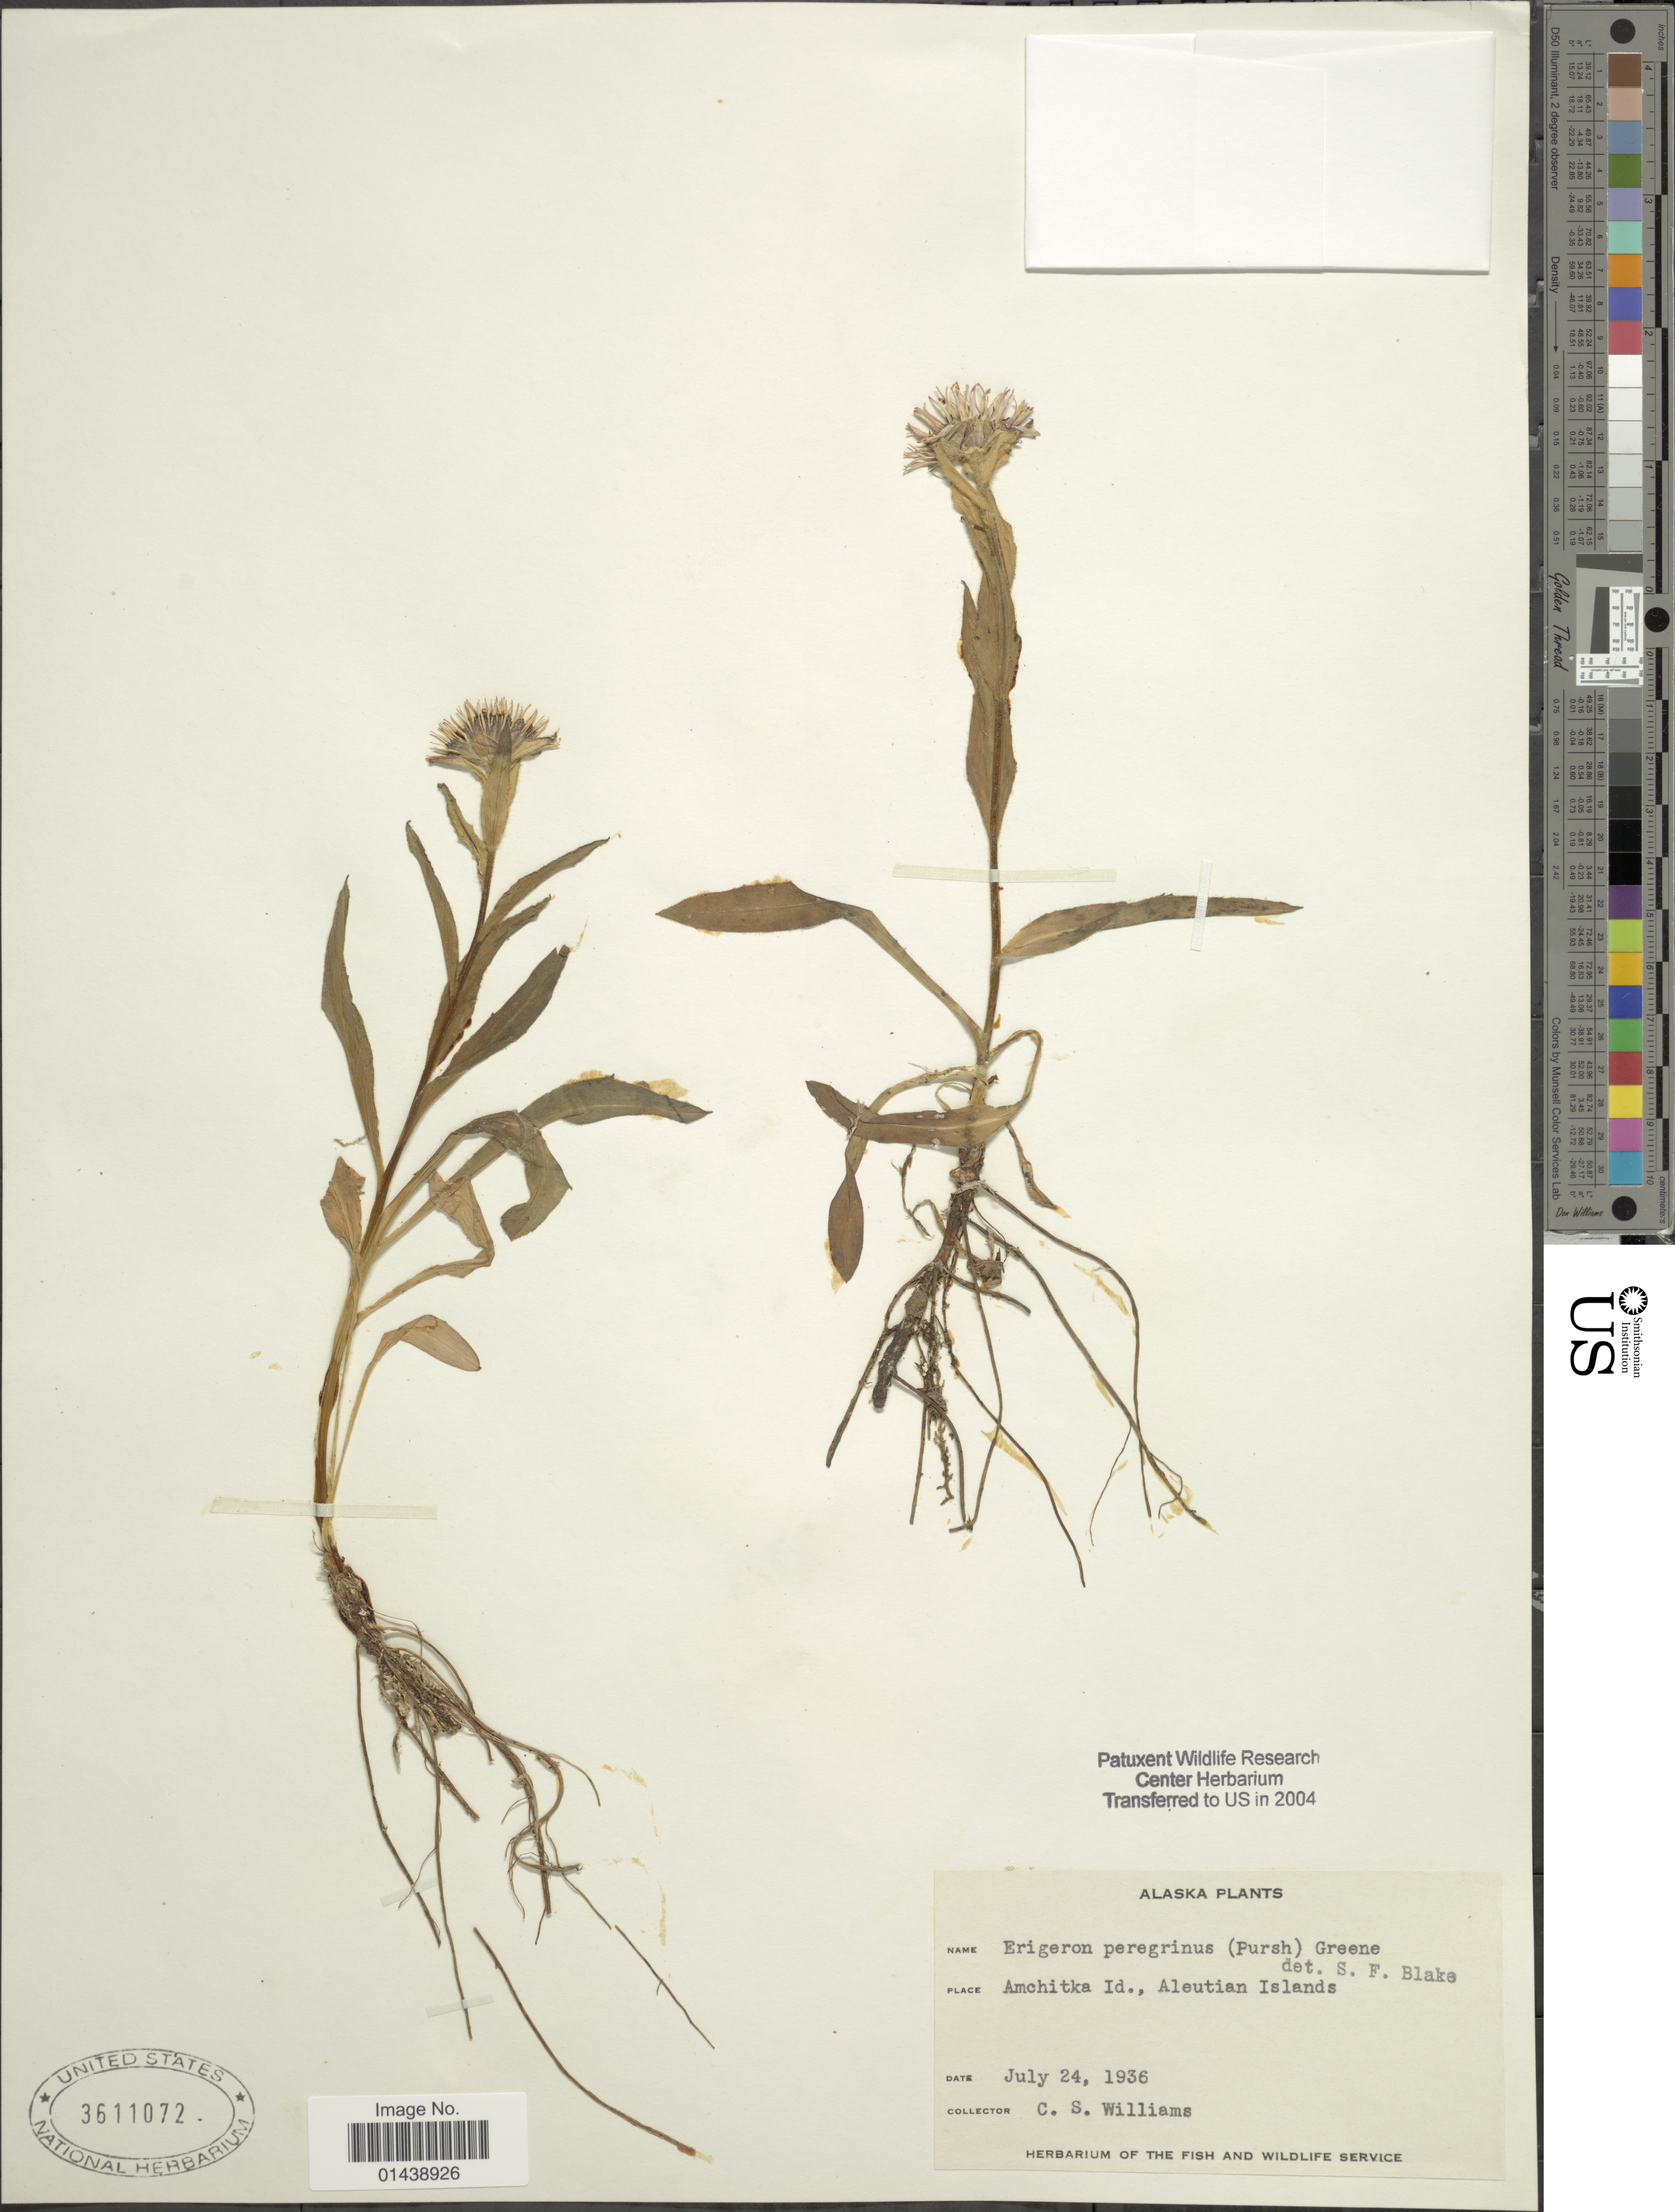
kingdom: Plantae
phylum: Tracheophyta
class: Magnoliopsida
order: Asterales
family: Asteraceae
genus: Erigeron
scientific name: Erigeron peregrinus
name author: (Banks ex Pursh) Greene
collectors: C. Williams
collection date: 1936-07-24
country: United States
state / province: Alaska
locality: Amchitka Id., Aleutian Islands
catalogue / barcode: US 3611072